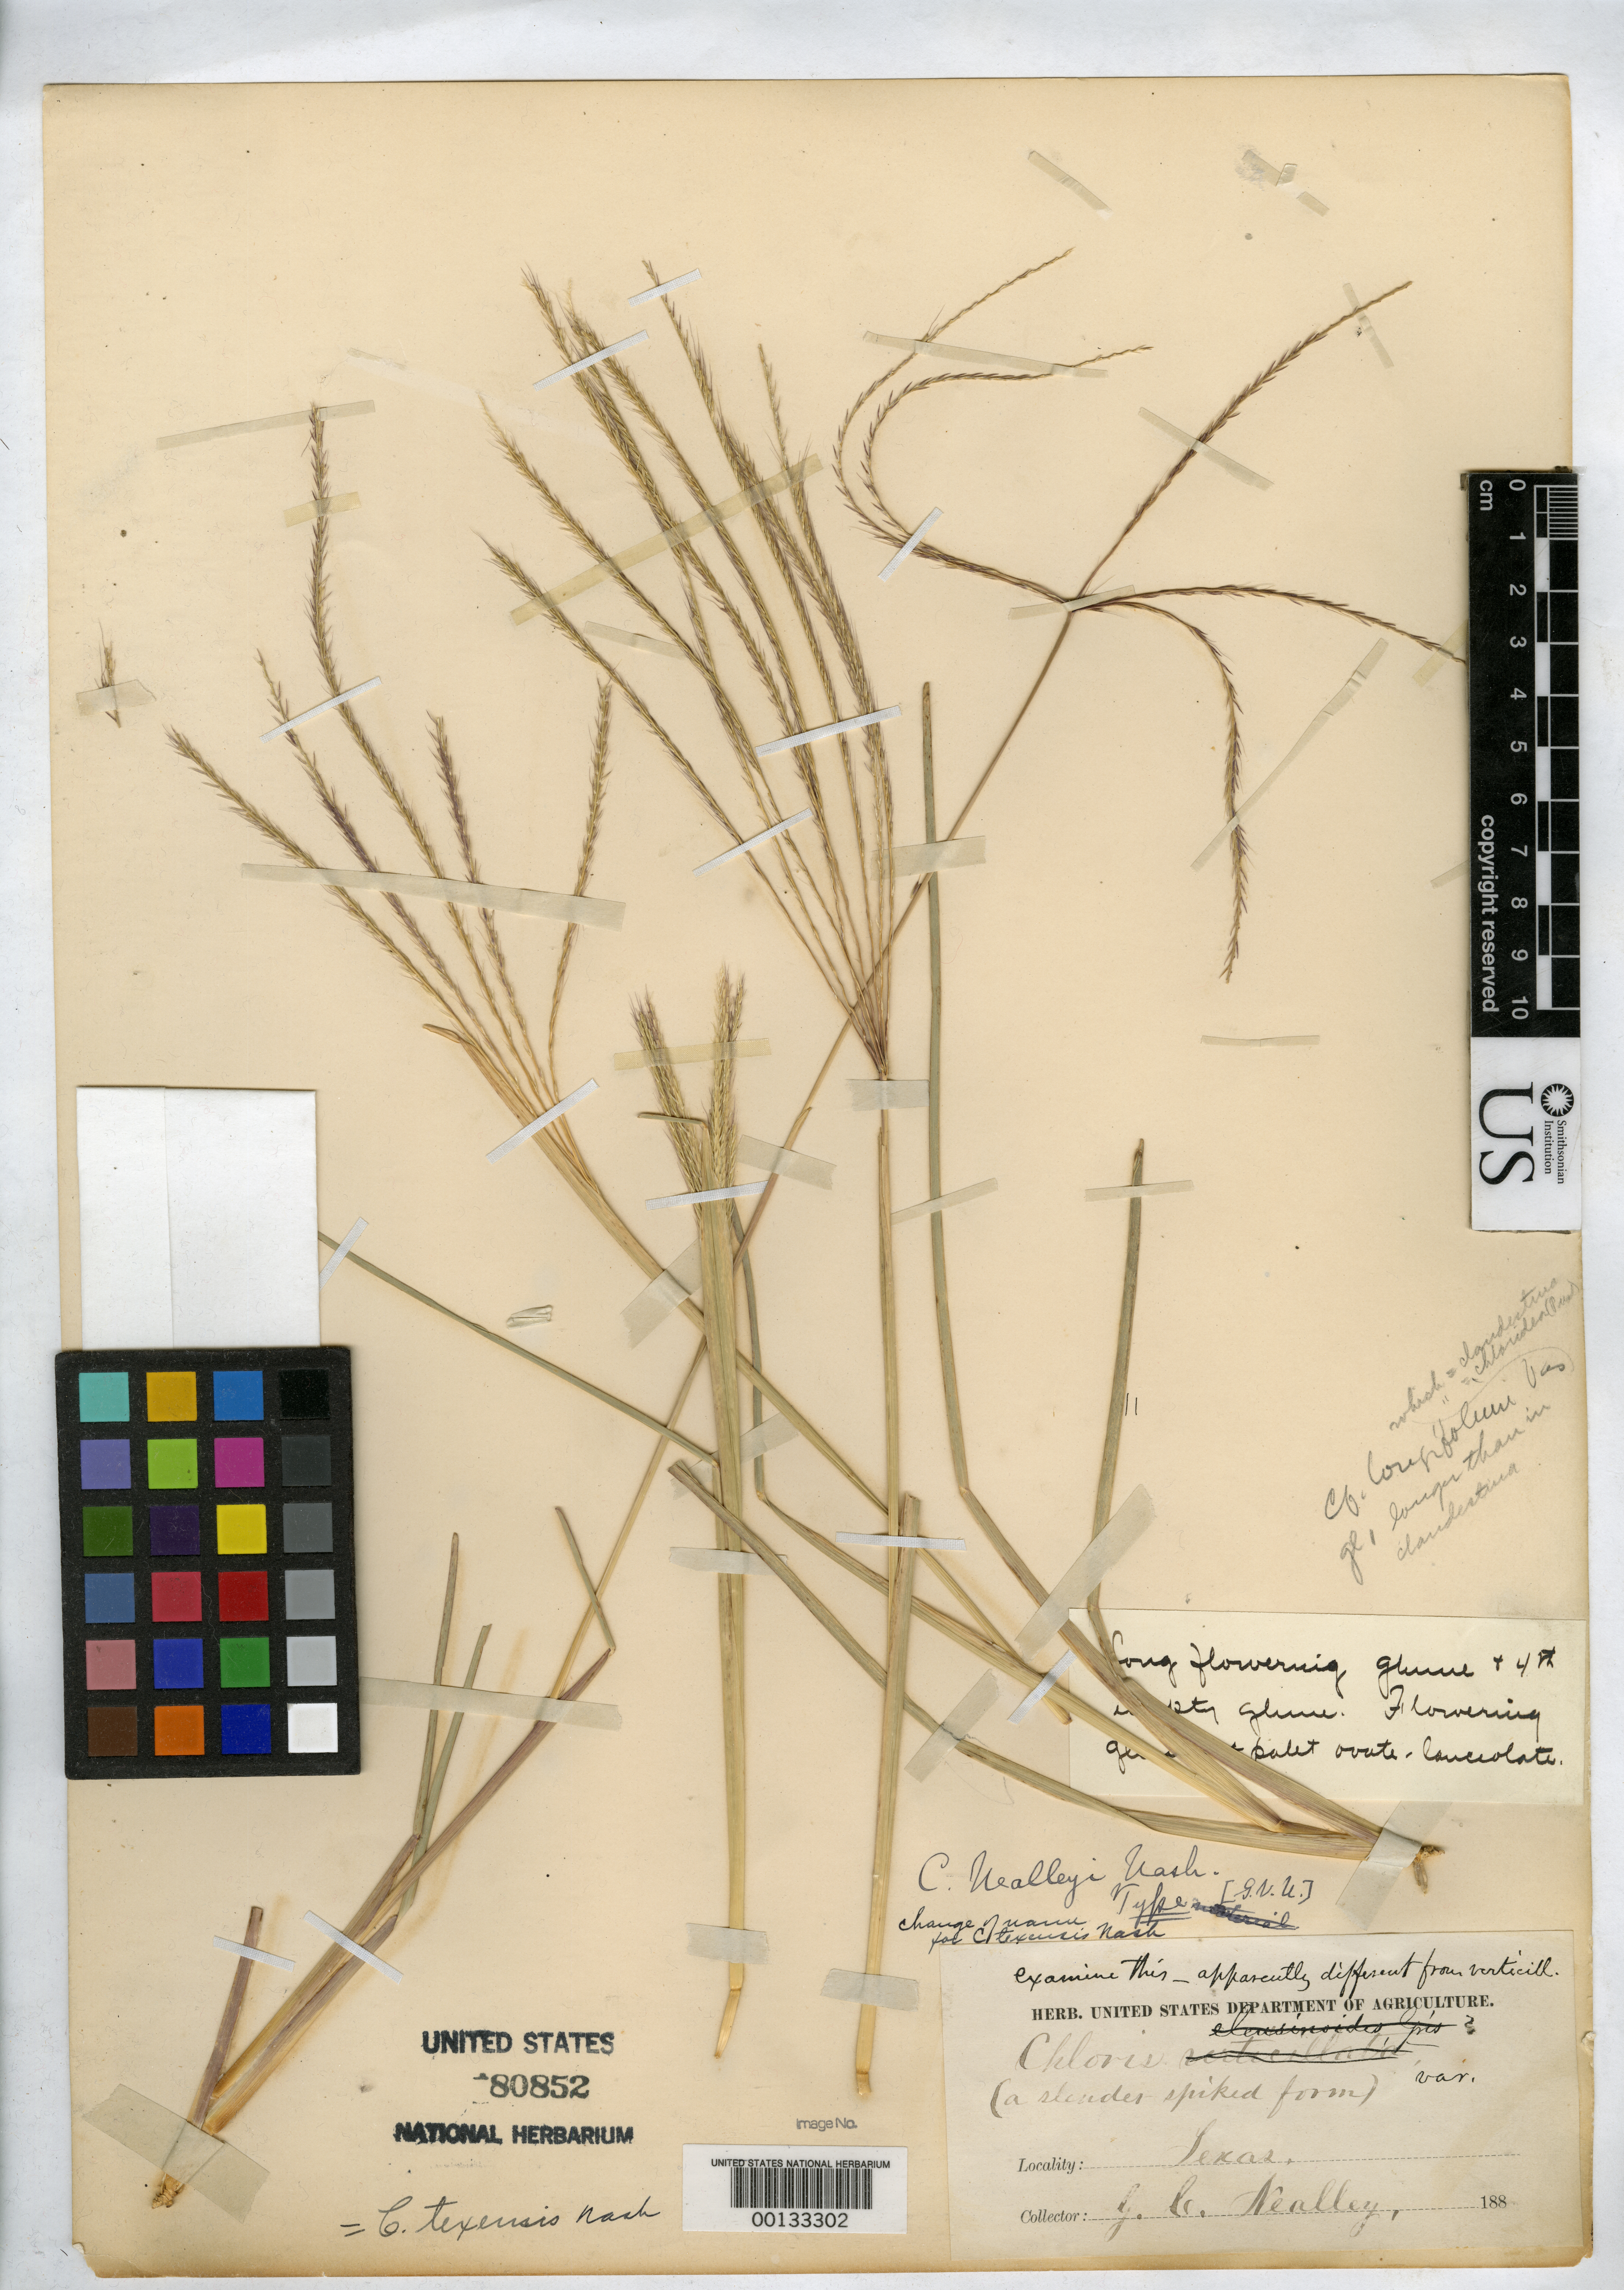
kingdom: Plantae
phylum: Tracheophyta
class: Liliopsida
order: Poales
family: Poaceae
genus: Chloris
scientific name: Chloris texensis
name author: Nash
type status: Syntype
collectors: G. C. Nealley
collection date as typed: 188-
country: United States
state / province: Texas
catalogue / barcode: US 80852